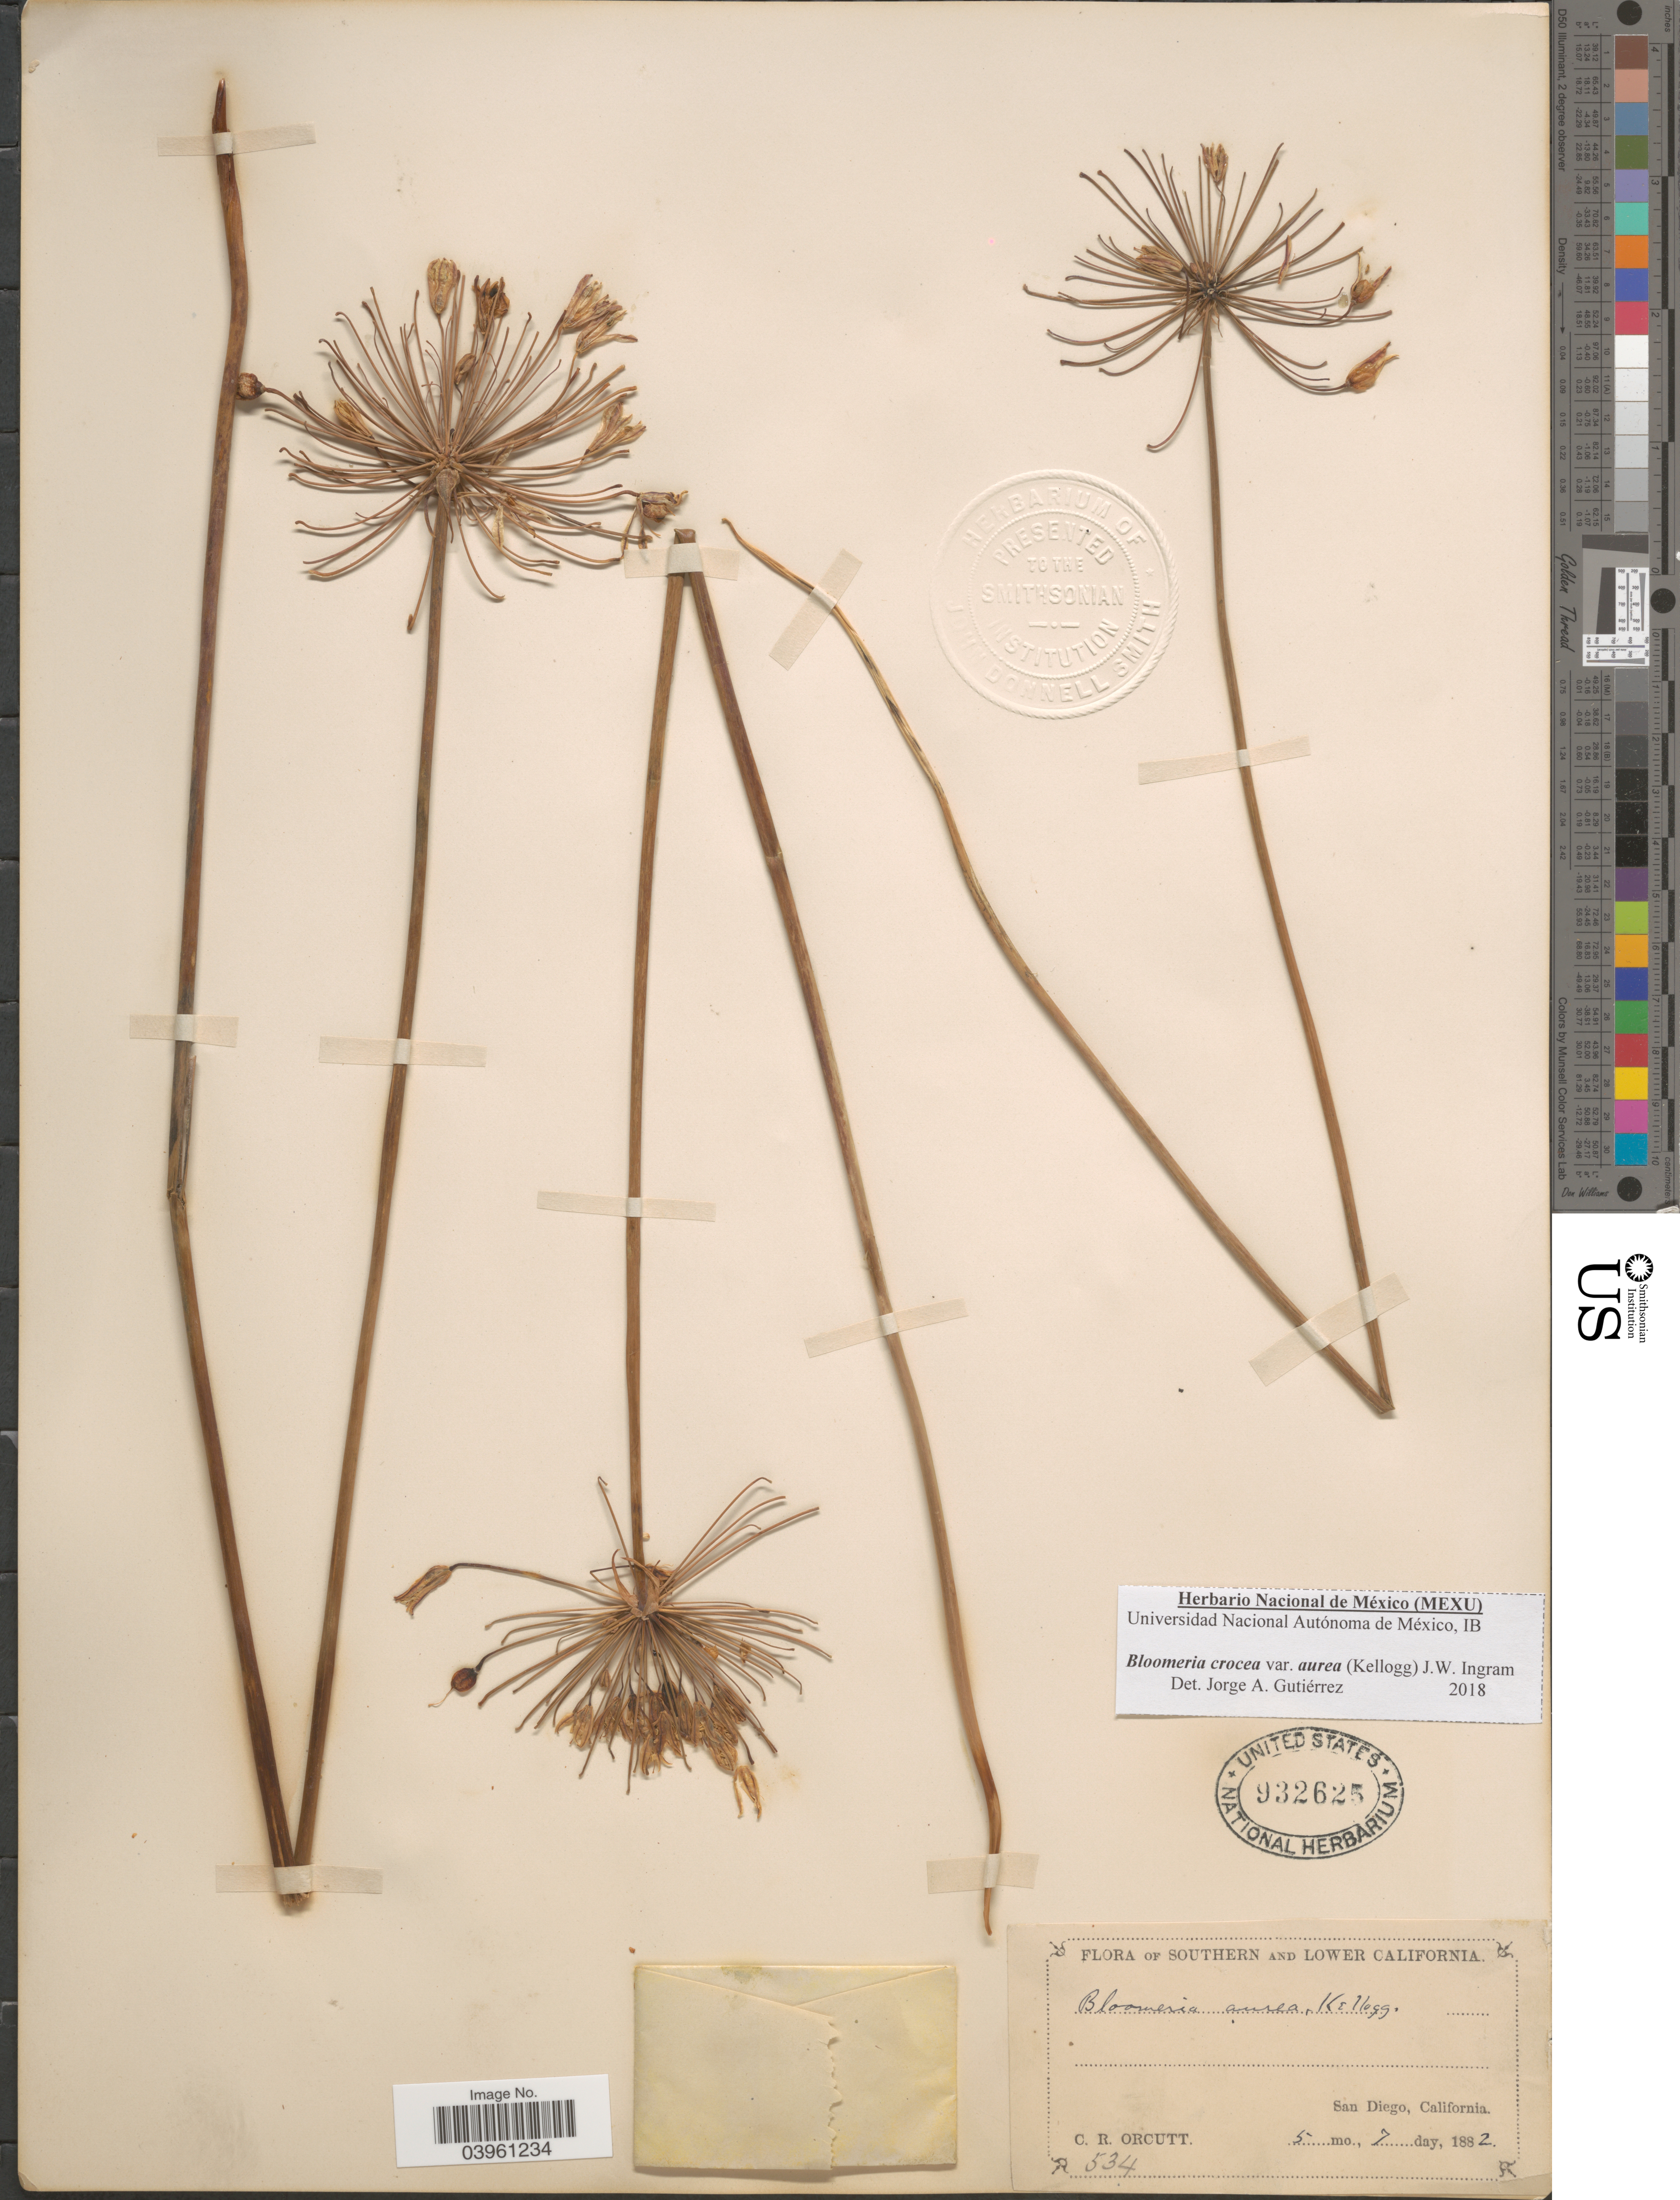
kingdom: Plantae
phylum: Tracheophyta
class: Liliopsida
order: Asparagales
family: Asparagaceae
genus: Bloomeria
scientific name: Bloomeria crocea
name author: (Torr.) Coville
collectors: C. R. Orcutt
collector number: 534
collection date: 1882-05-07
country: United States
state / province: California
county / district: San Diego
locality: Southern and Lower California. San Diego.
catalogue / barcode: US 932625